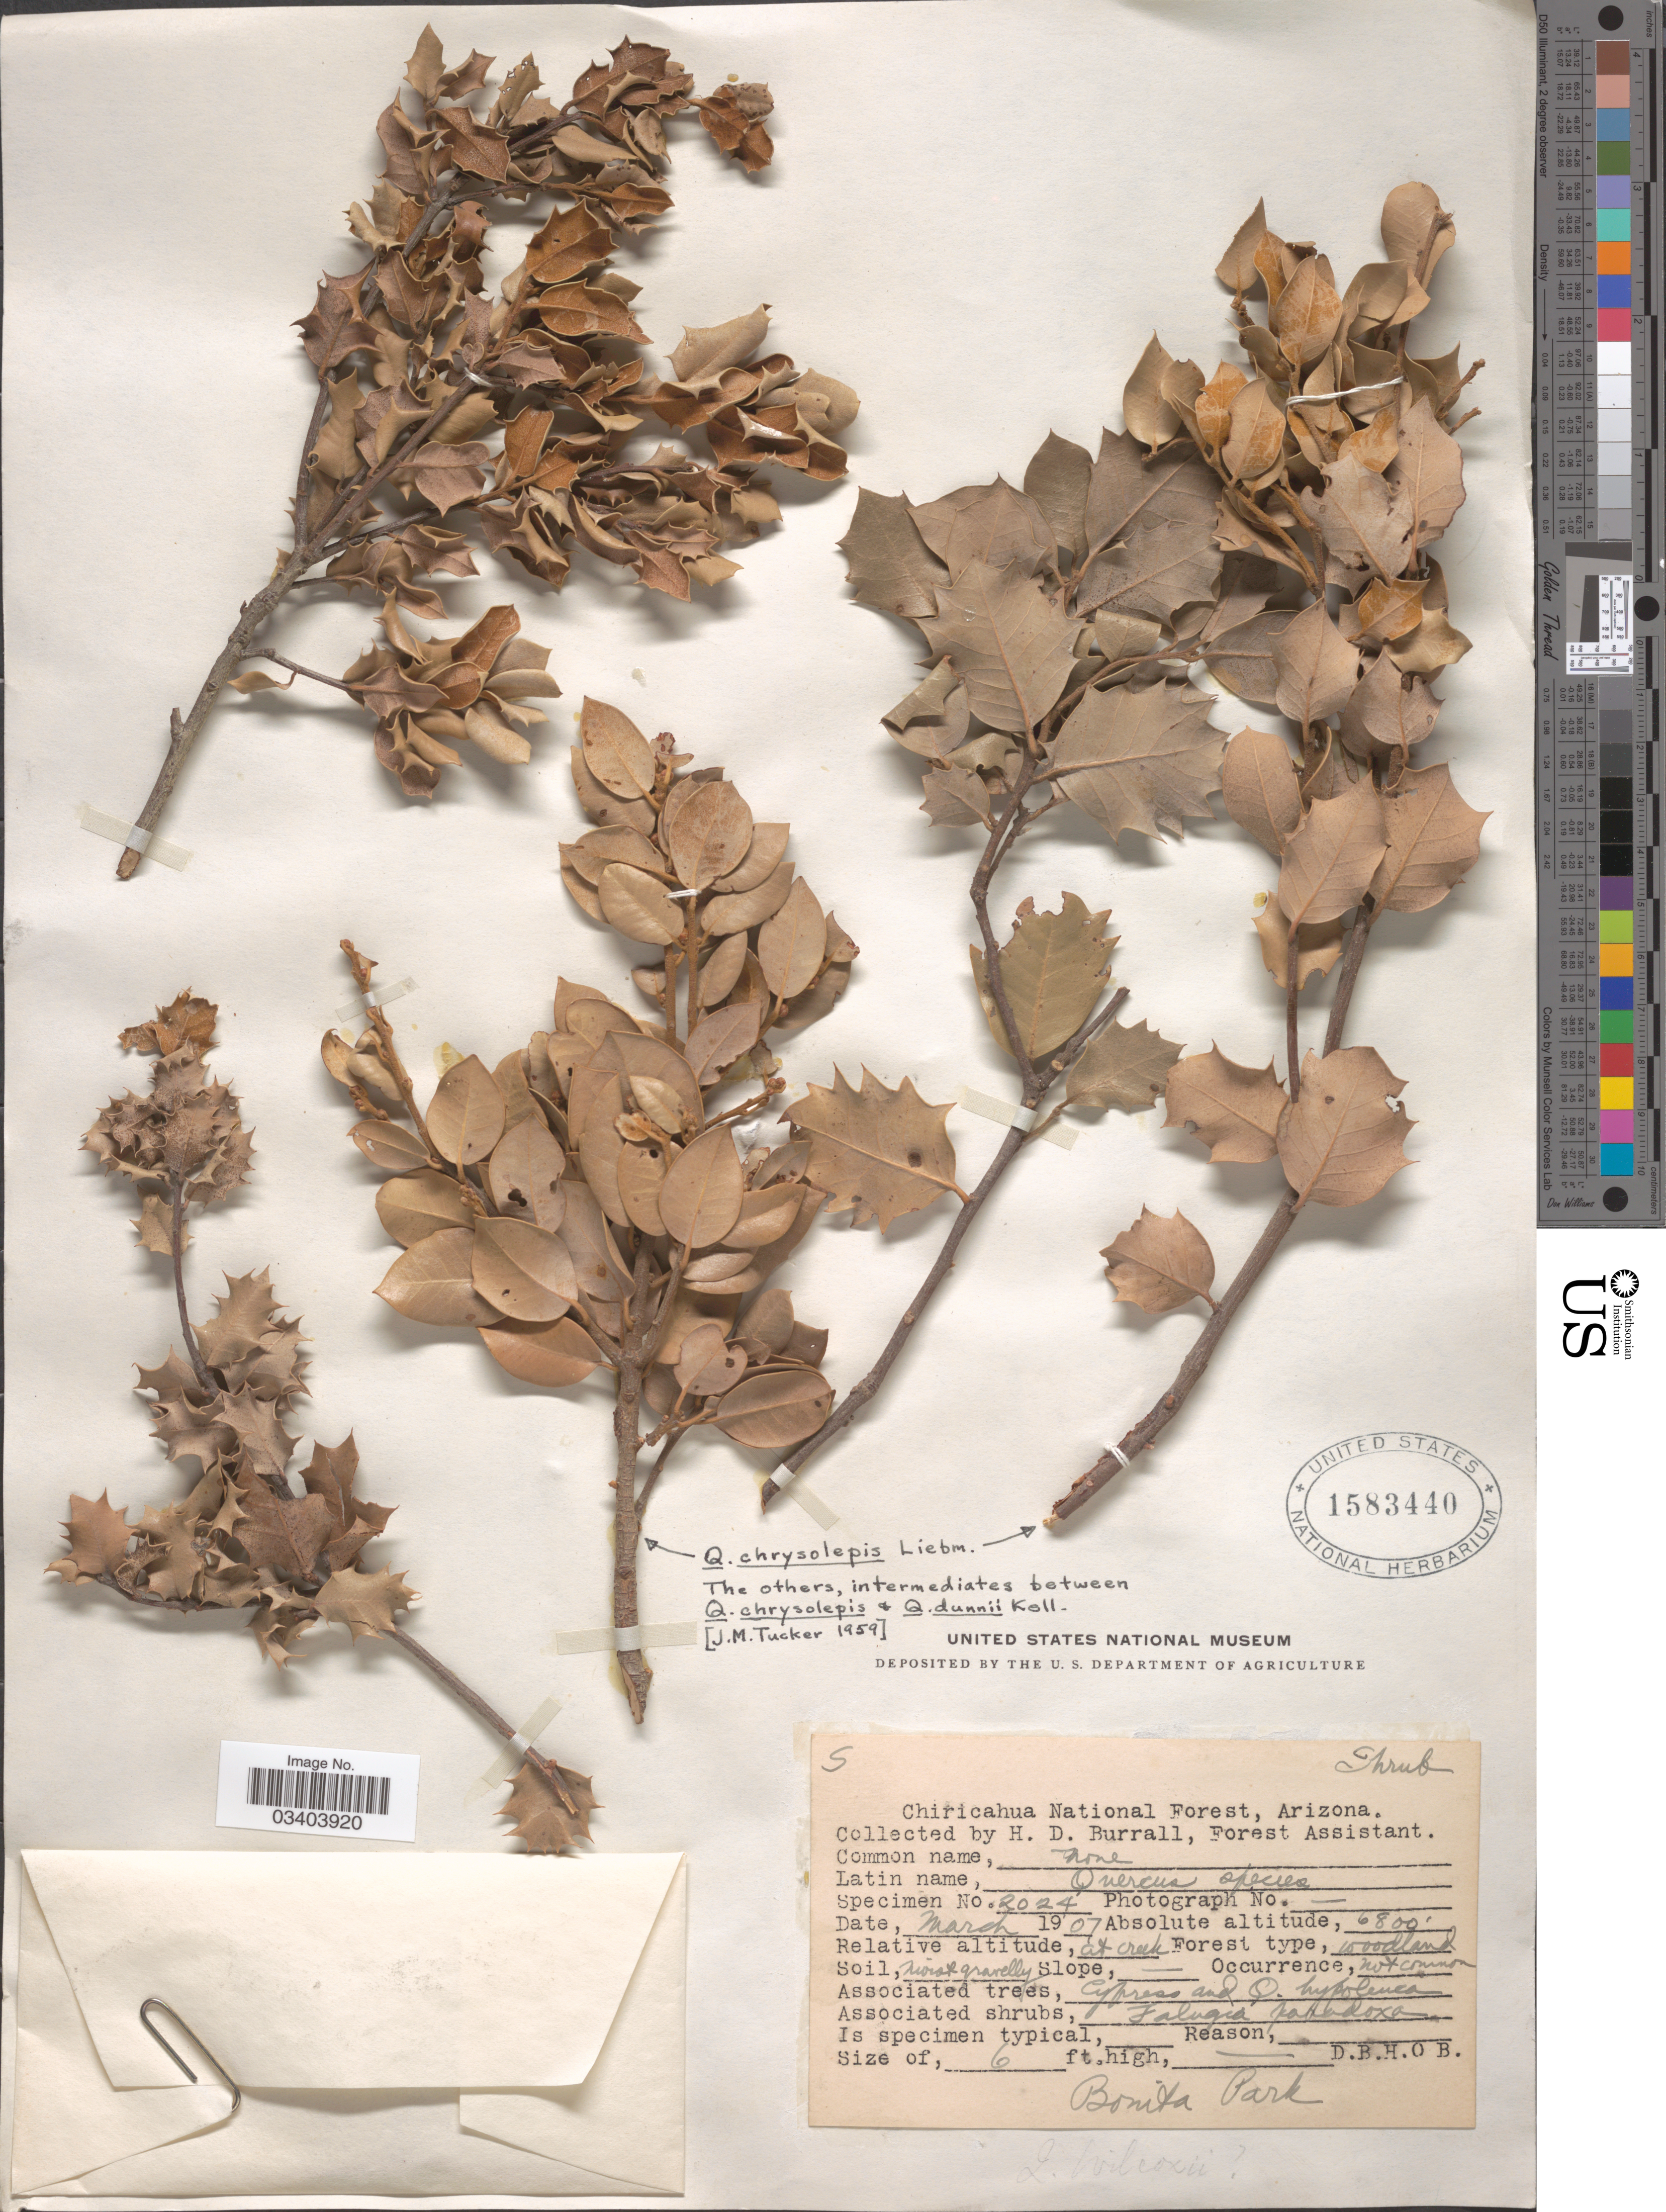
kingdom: Plantae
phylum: Tracheophyta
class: Magnoliopsida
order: Fagales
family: Fagaceae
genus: Quercus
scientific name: Quercus chrysolepis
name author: Liebm.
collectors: H. Burrall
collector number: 2024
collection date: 1907-03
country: United States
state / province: Arizona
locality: Chiricahua National Forest.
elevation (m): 2073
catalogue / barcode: US 1583440